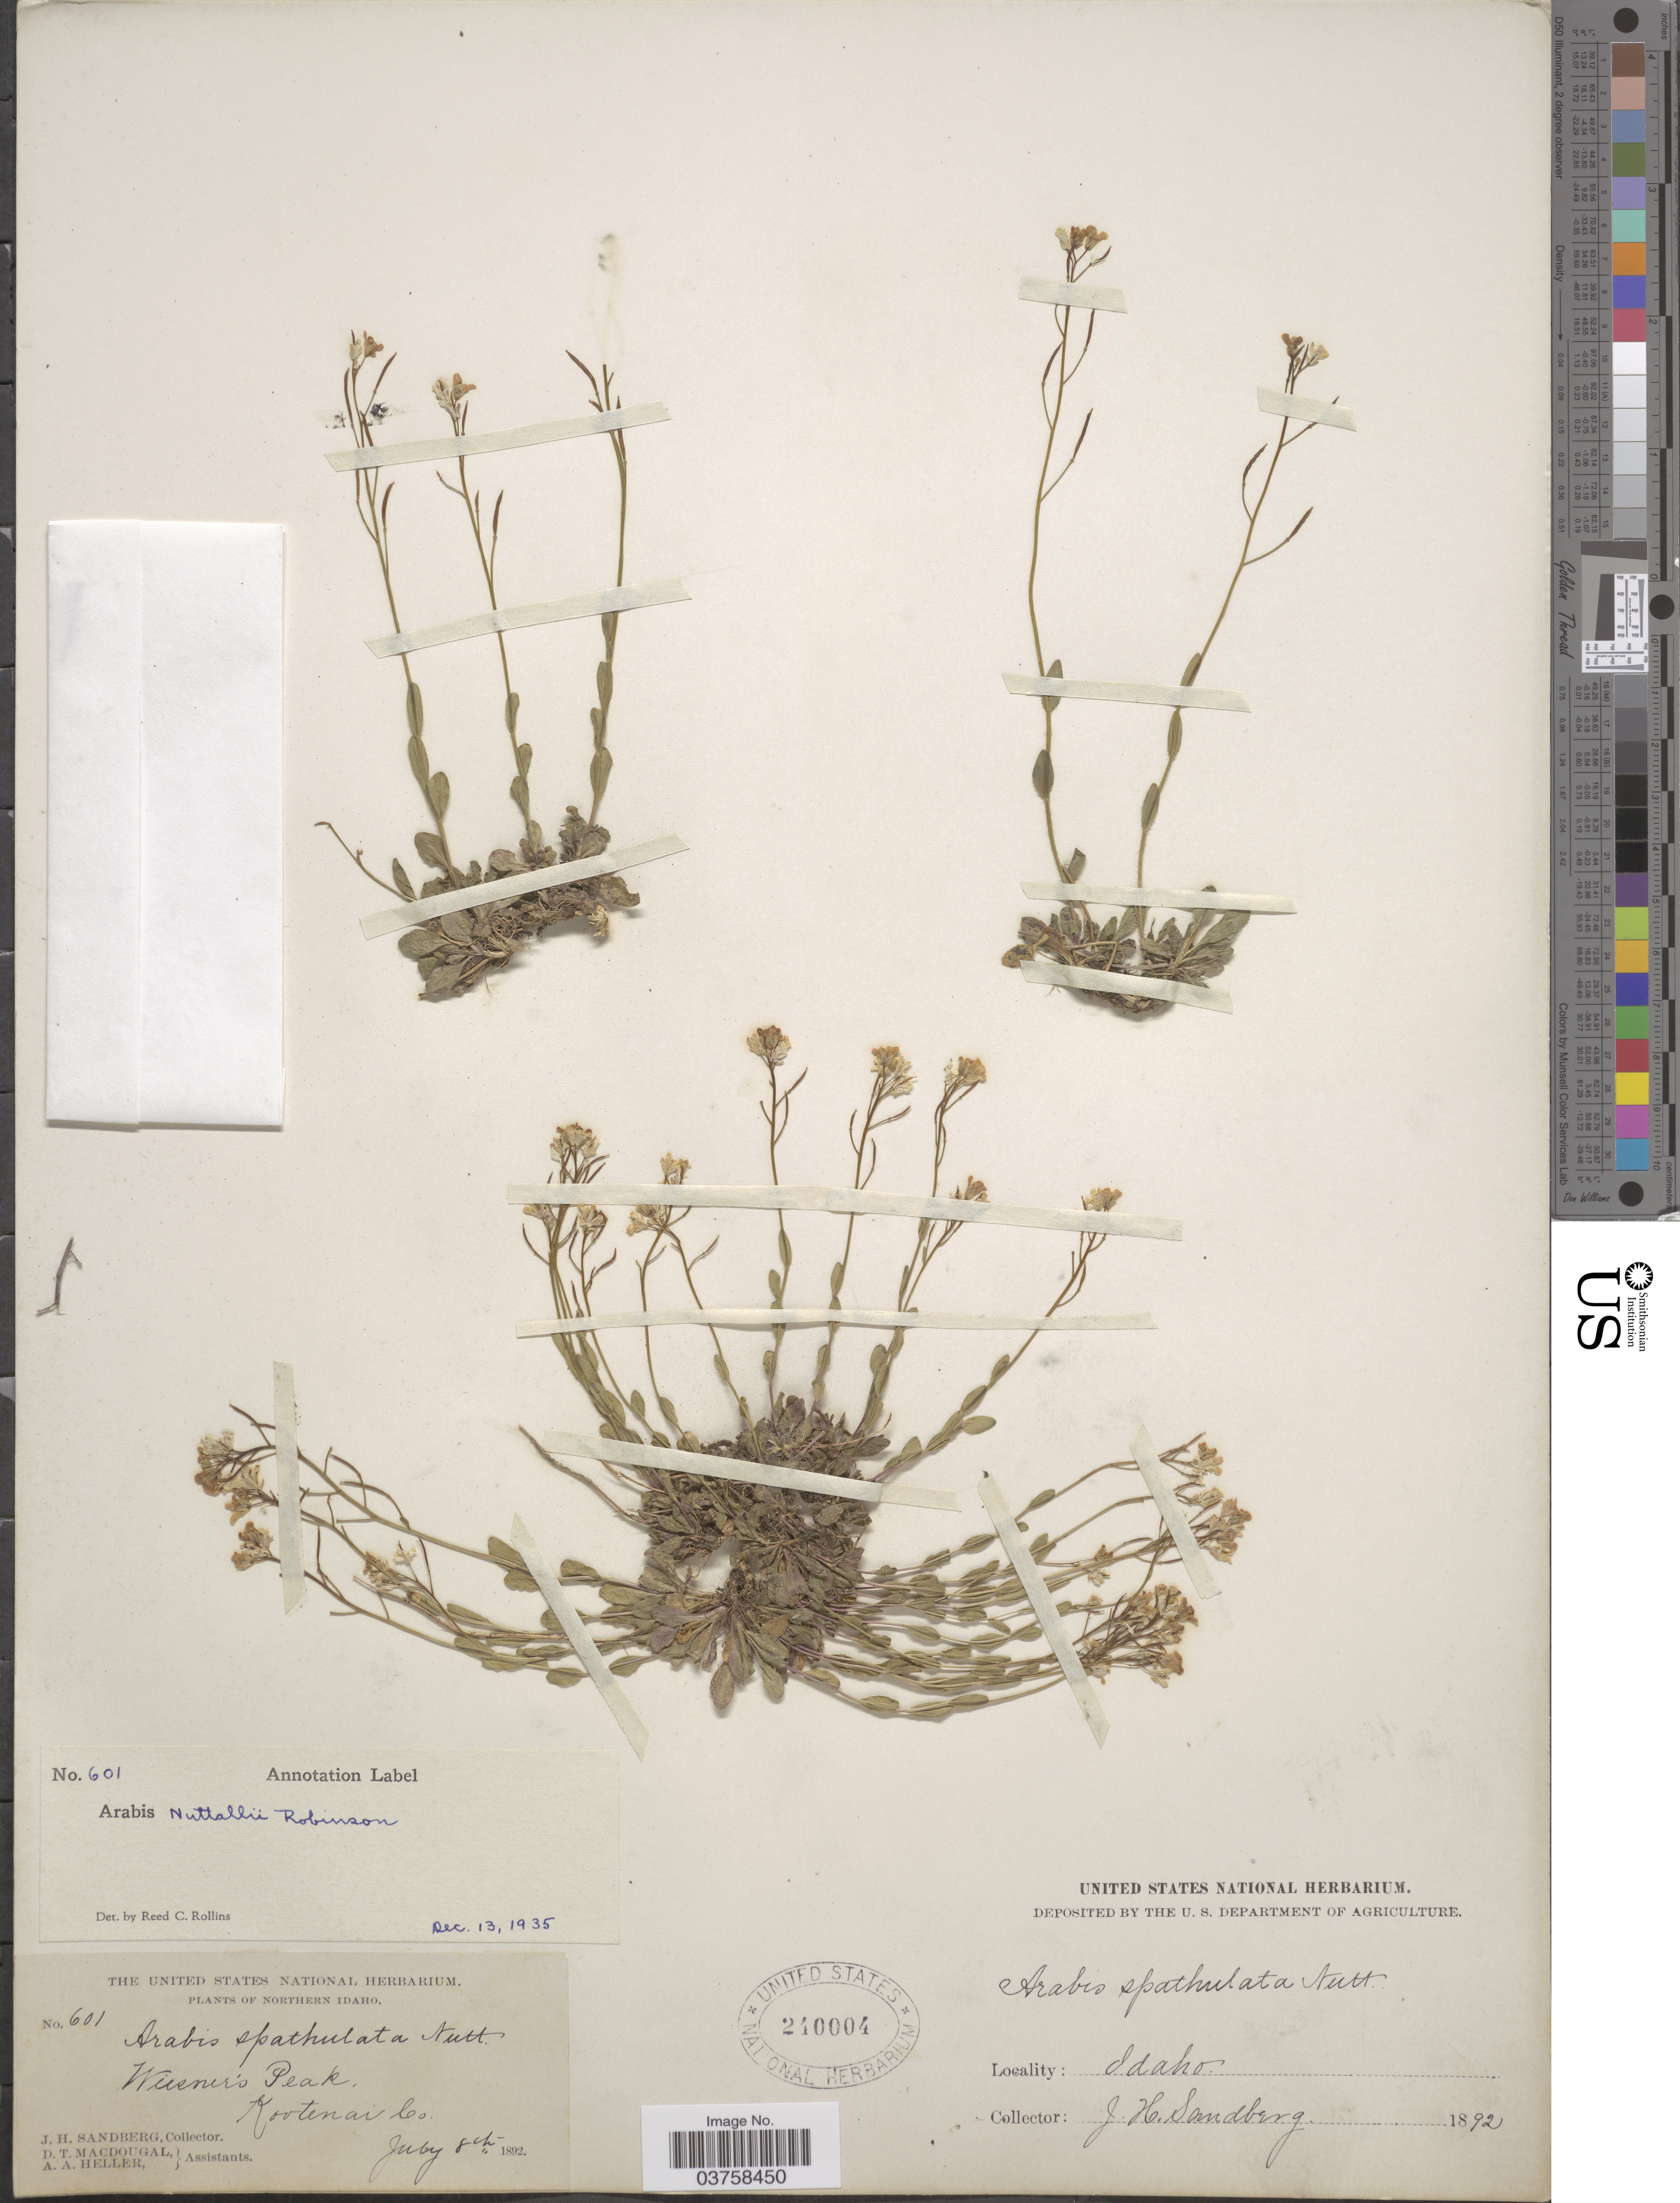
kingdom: Plantae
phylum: Tracheophyta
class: Magnoliopsida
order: Brassicales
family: Brassicaceae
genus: Arabis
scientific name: Arabis nuttallii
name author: B.L. Rob.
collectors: J. H. Sandberg, D. T. MacDougal & A. A. Heller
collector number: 601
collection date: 1892-07-08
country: United States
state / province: Idaho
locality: Northern Idaho. Wiesner's Peak, Kootenai Co.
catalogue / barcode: US 240004